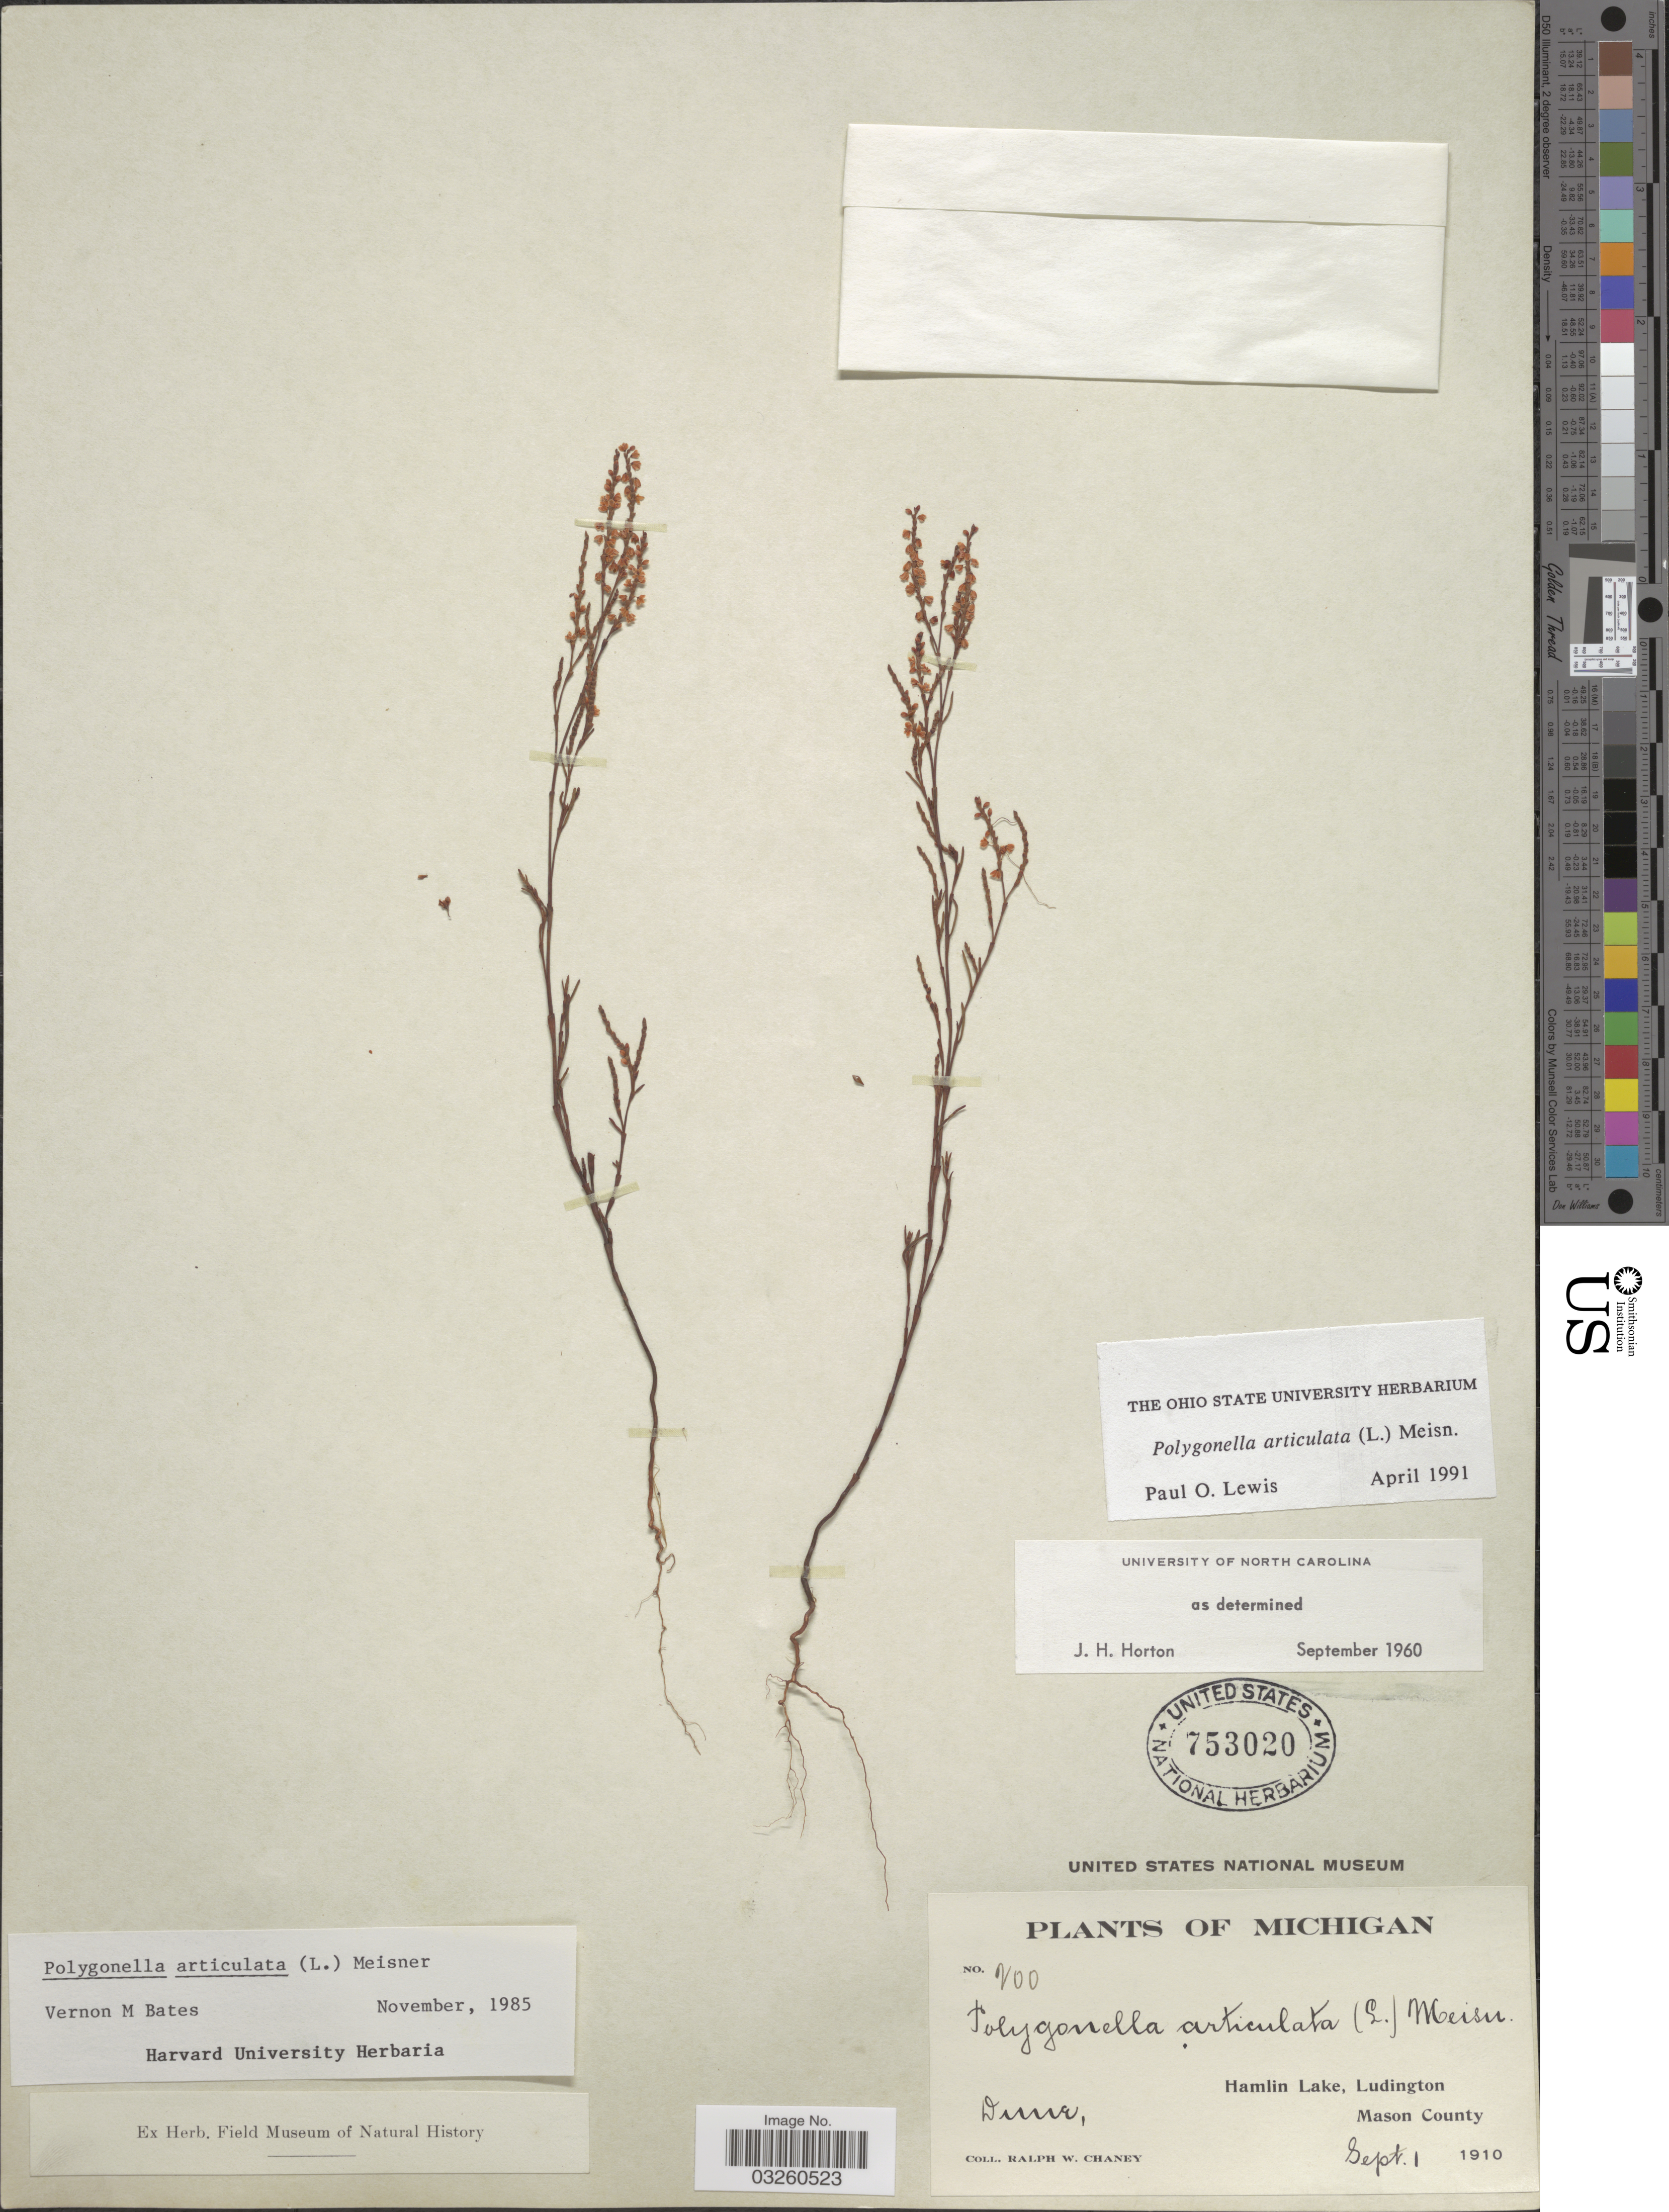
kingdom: Plantae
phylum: Tracheophyta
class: Magnoliopsida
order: Caryophyllales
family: Polygonaceae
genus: Polygonella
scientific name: Polygonella articulata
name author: (L.) Meisn.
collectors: R. Chaney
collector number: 200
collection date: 1910-09-01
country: United States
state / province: Michigan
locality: Hamlin Lake, Ludington. Mason County.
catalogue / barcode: US 753020